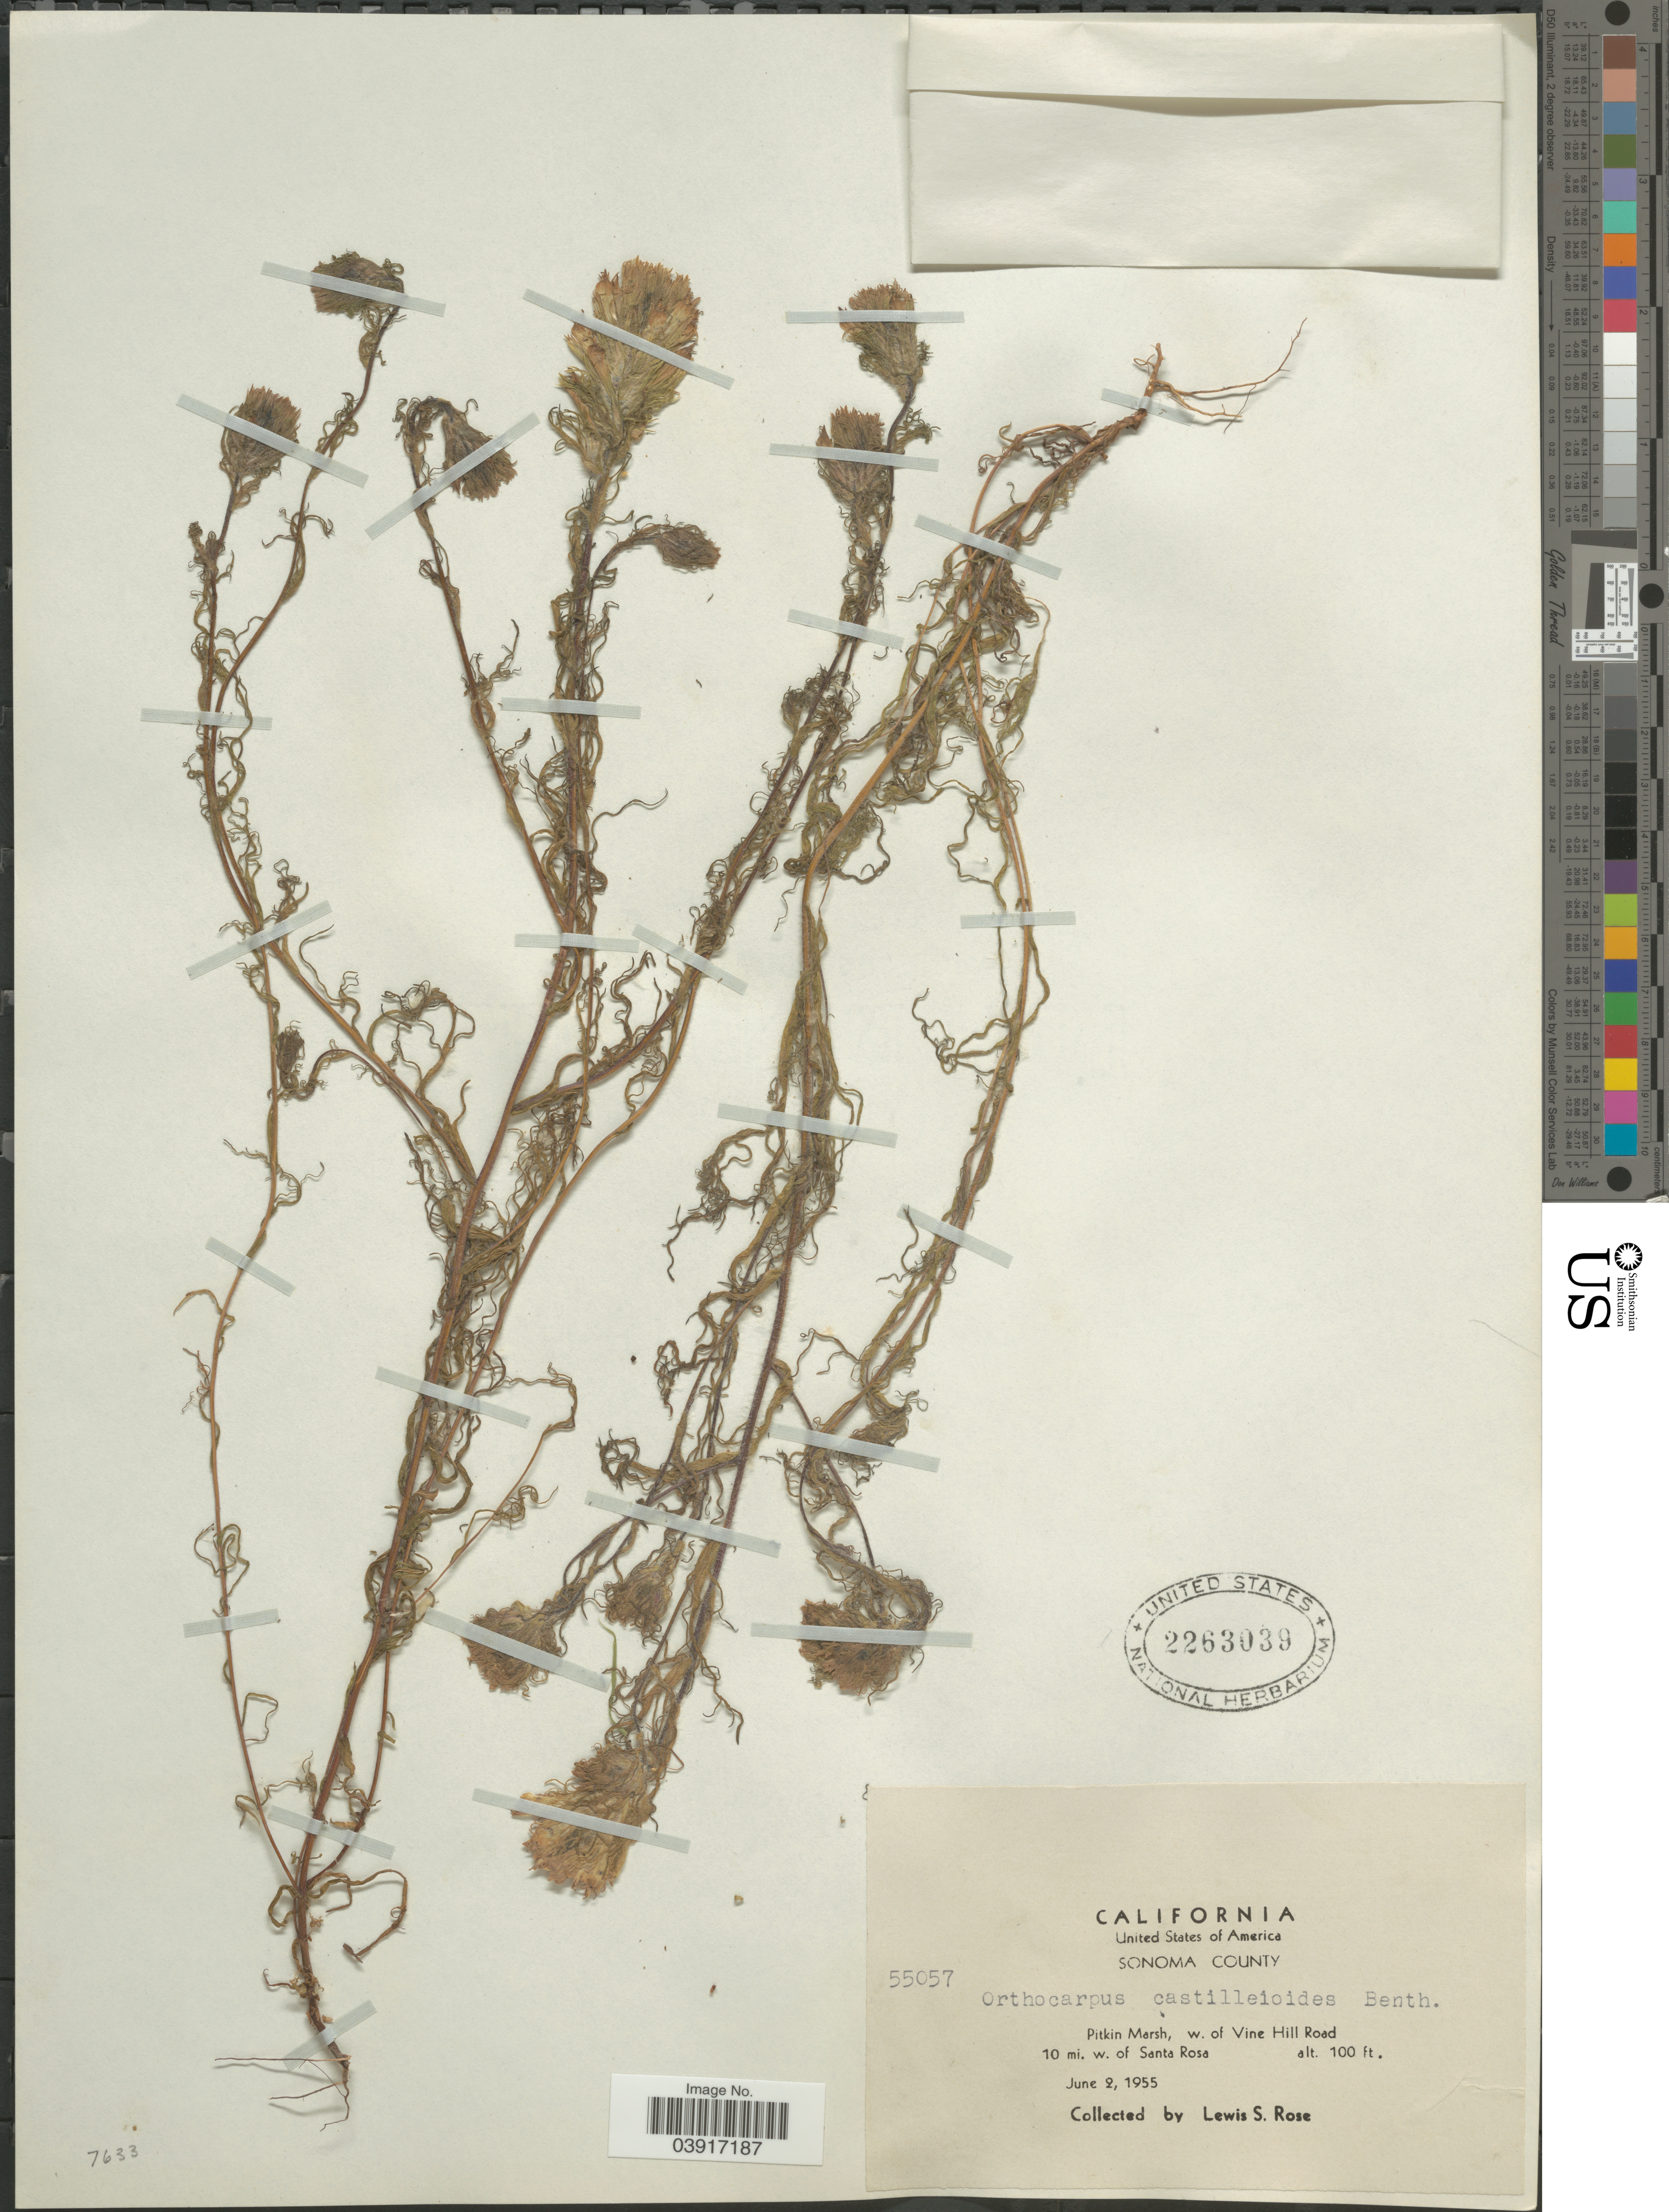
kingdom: Plantae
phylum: Tracheophyta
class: Magnoliopsida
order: Lamiales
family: Orobanchaceae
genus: Orthocarpus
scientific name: Orthocarpus castillejoides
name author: Benth.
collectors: L. S. Rose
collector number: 55057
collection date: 1955-06-02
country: United States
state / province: California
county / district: Sonoma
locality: Sonoma County. Pitkin Marsh, w. of Vine Hill Road 10 mi. w. of Santa Rosa.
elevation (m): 30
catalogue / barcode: US 2263039